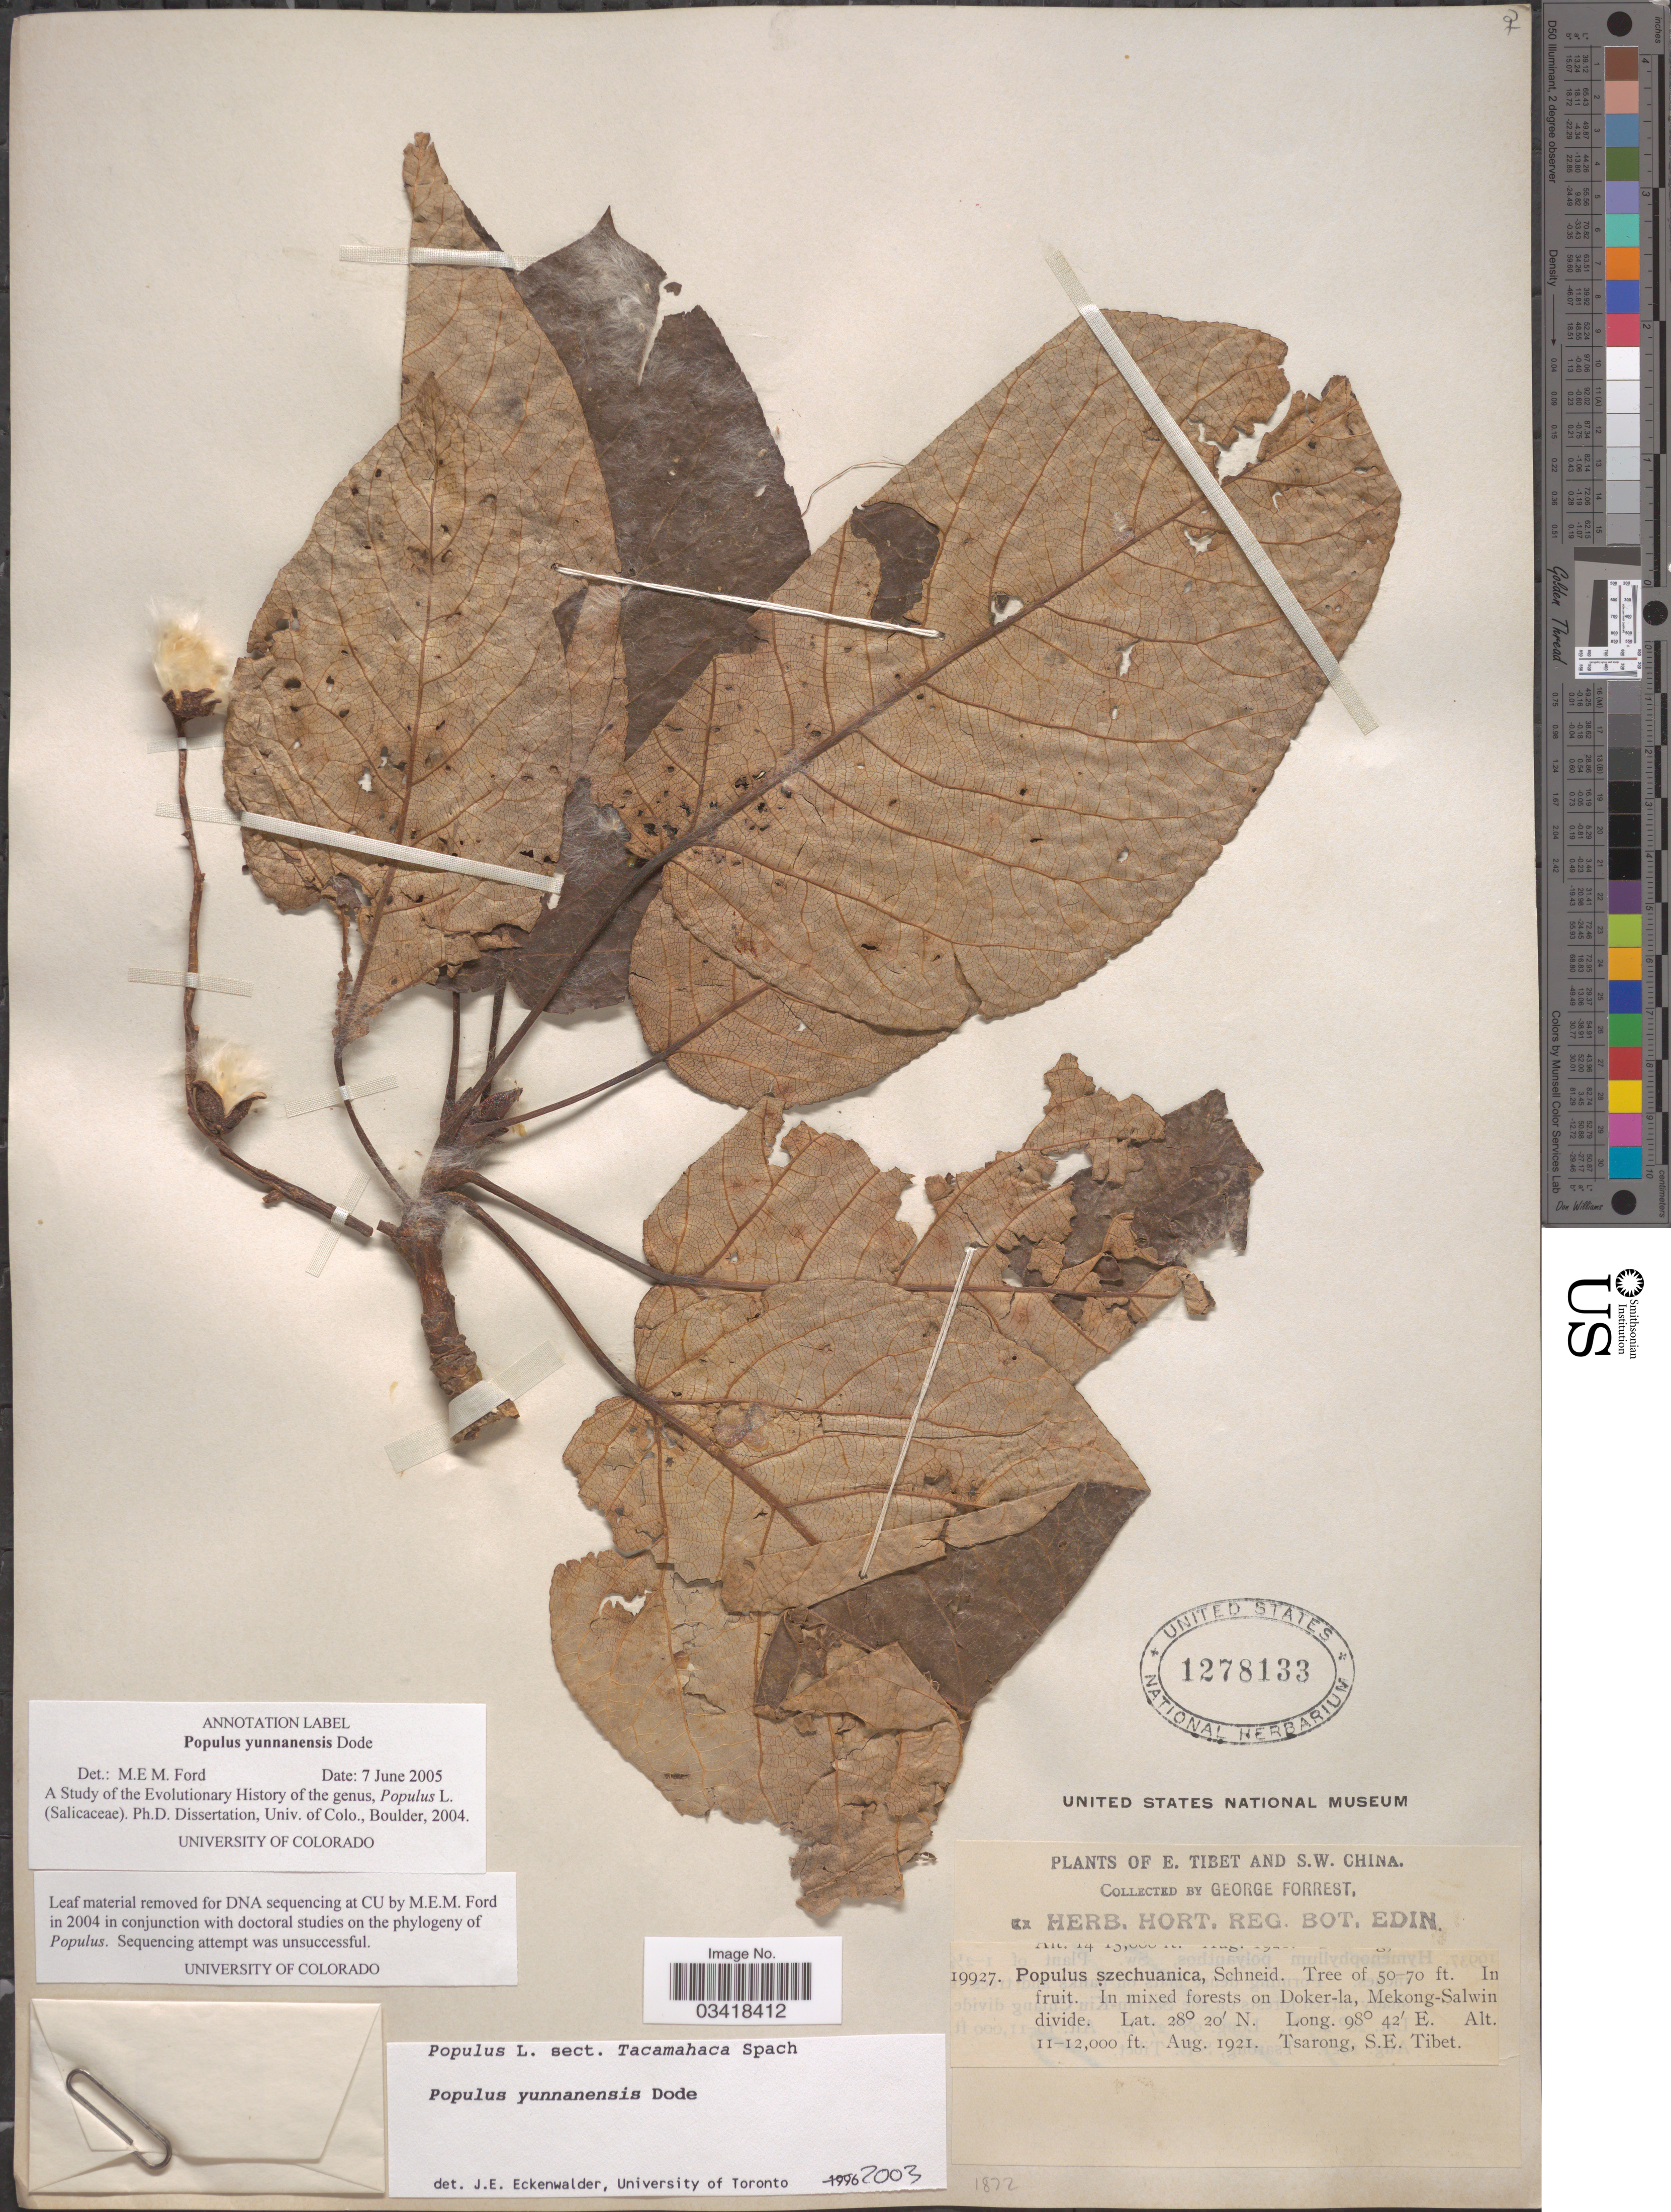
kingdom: Plantae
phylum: Tracheophyta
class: Magnoliopsida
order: Malpighiales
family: Salicaceae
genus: Populus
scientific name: Populus yunnanensis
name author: Dode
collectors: G. Forrest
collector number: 19927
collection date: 1921-08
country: China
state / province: Xizang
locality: E. Tibet and S.W. China. In mixed forests on Doker-la, Mekong-Salwin divide. Tsarong, S.E. Tibet.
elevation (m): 3353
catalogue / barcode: US 1278133